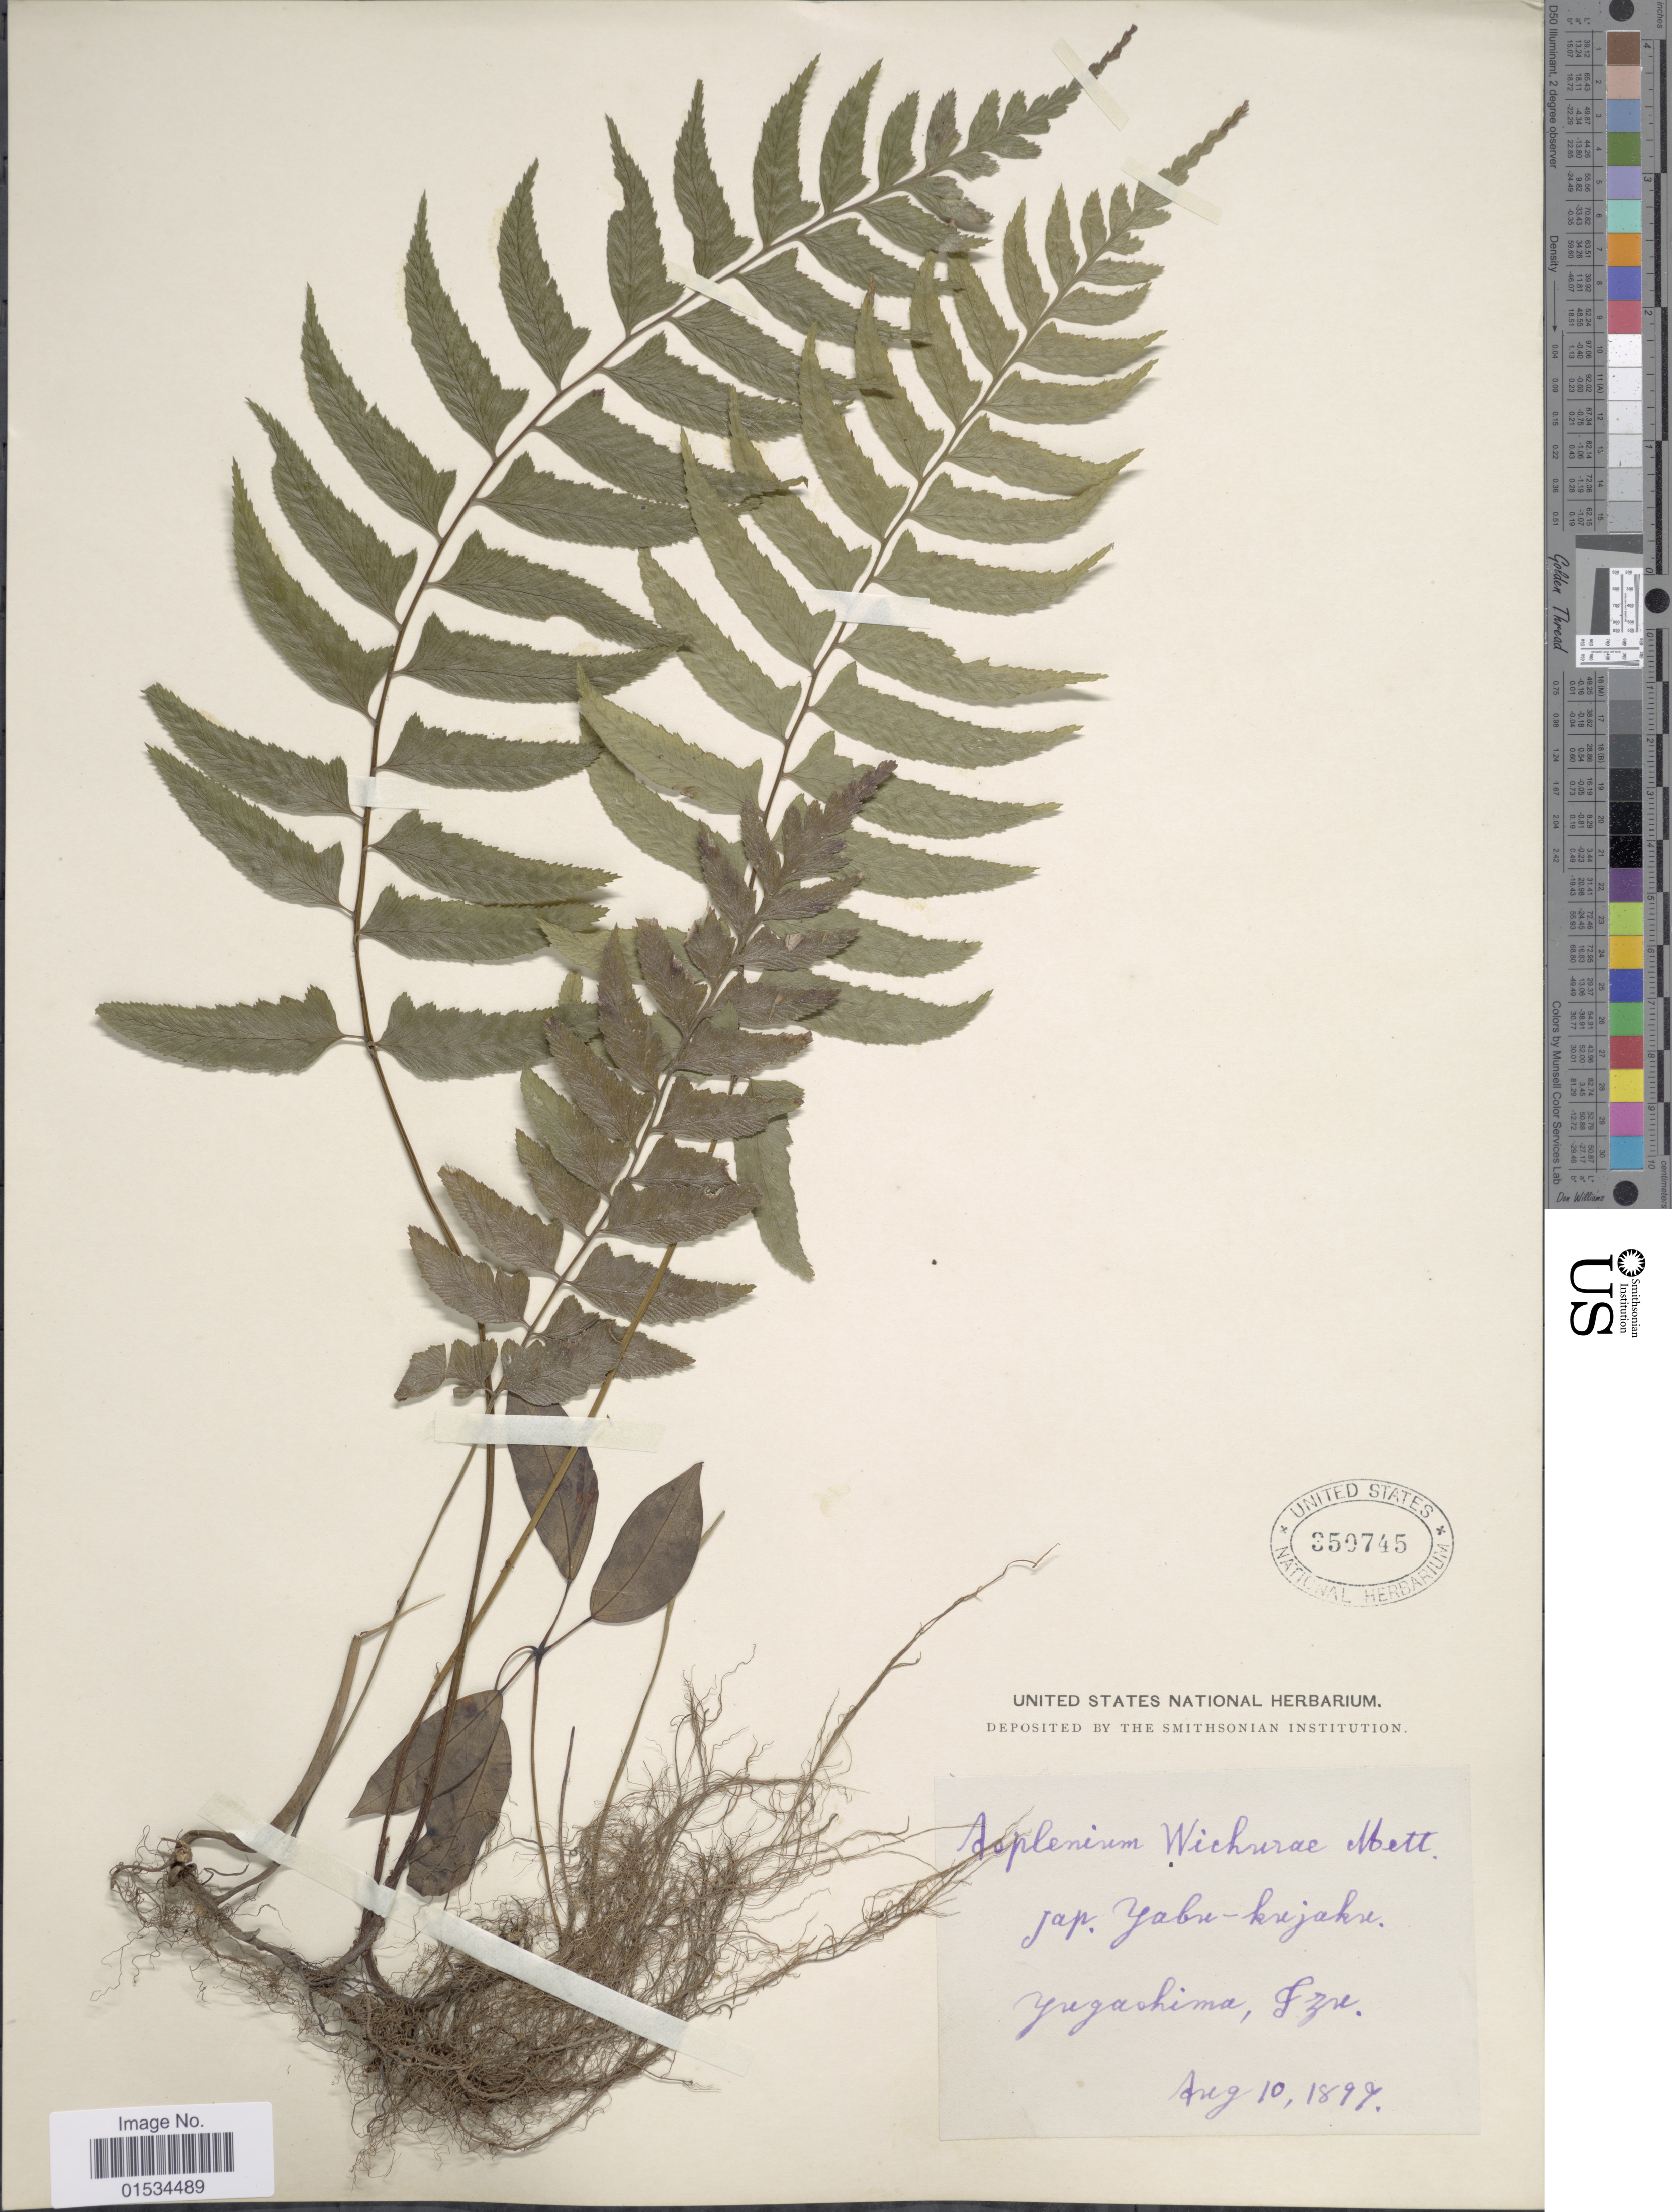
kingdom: Plantae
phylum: Tracheophyta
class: Polypodiopsida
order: Polypodiales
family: Athyriaceae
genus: Diplazium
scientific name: Diplazium wichurae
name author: (Mett.) Diels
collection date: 1899-08-10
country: Japan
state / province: Sizuoka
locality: Yugashima, Izu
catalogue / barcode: US 359745